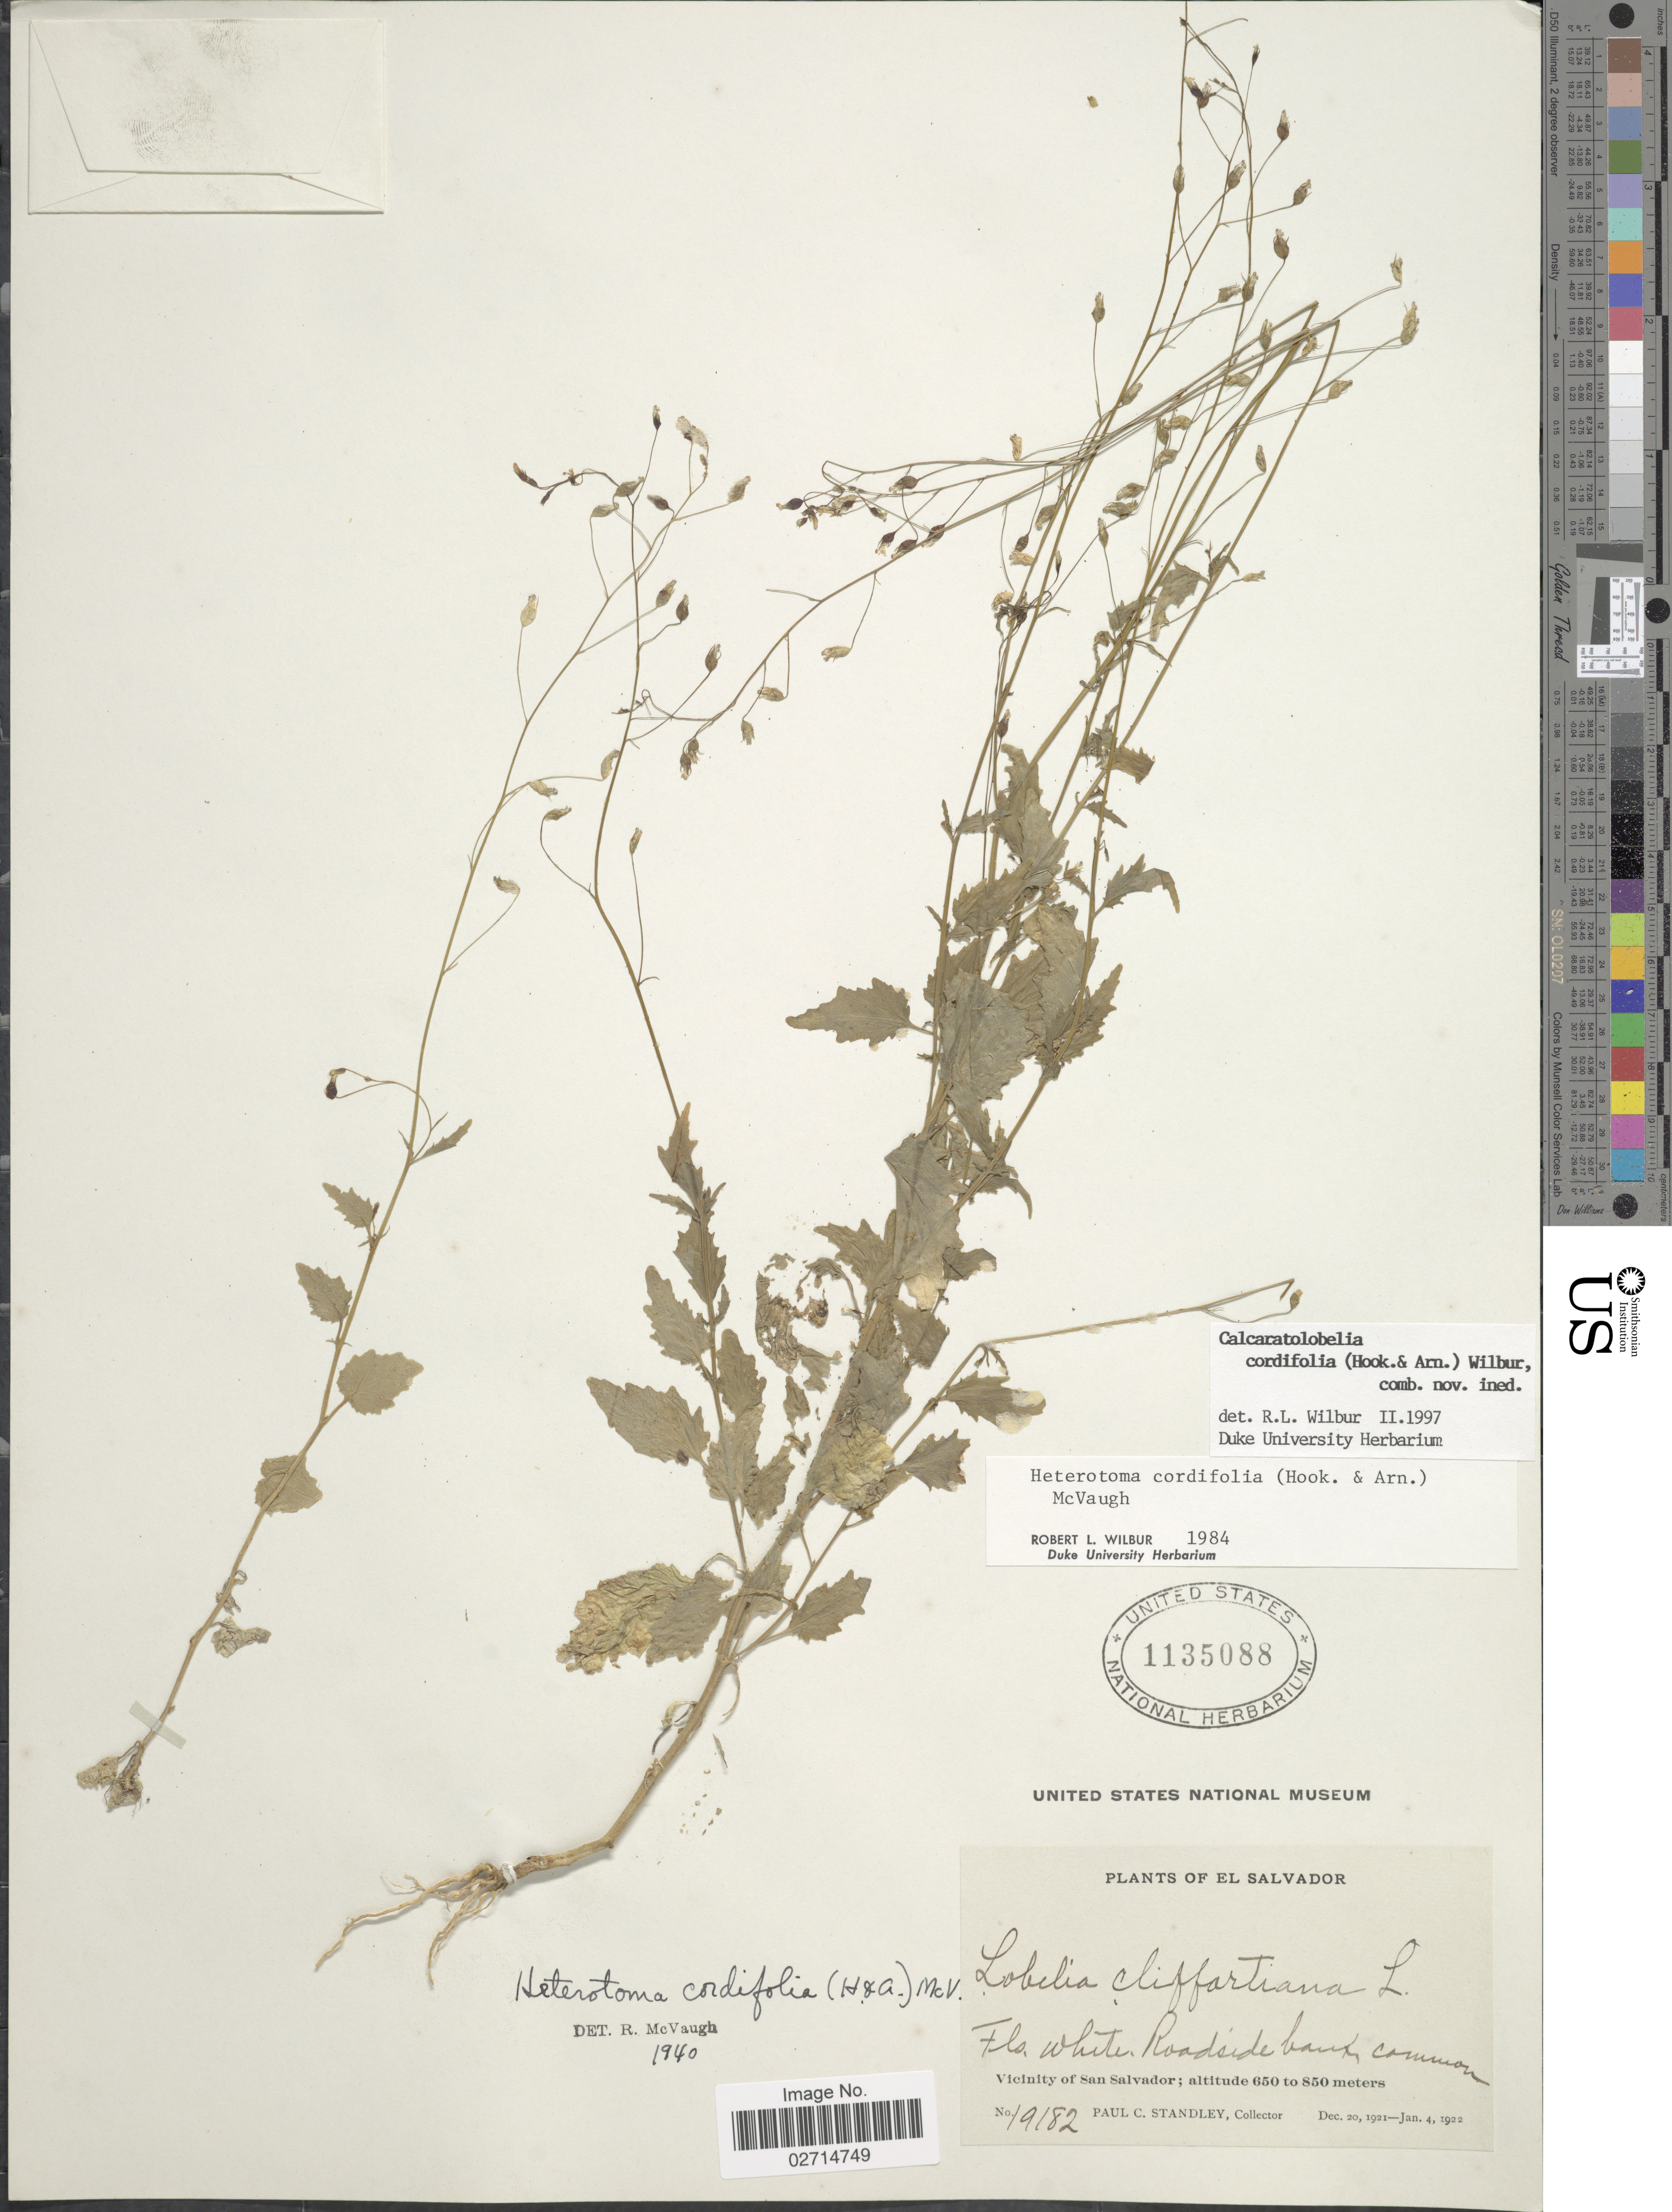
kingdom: Plantae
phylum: Tracheophyta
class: Magnoliopsida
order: Asterales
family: Campanulaceae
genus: Lobelia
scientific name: Lobelia cordifolia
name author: Hook. & Arn.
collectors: P. C. Standley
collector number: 19182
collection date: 1921-12-20/1922-01-04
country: El Salvador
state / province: San Salvador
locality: Vicinity of San Salvador.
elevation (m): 650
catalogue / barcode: US 1135088